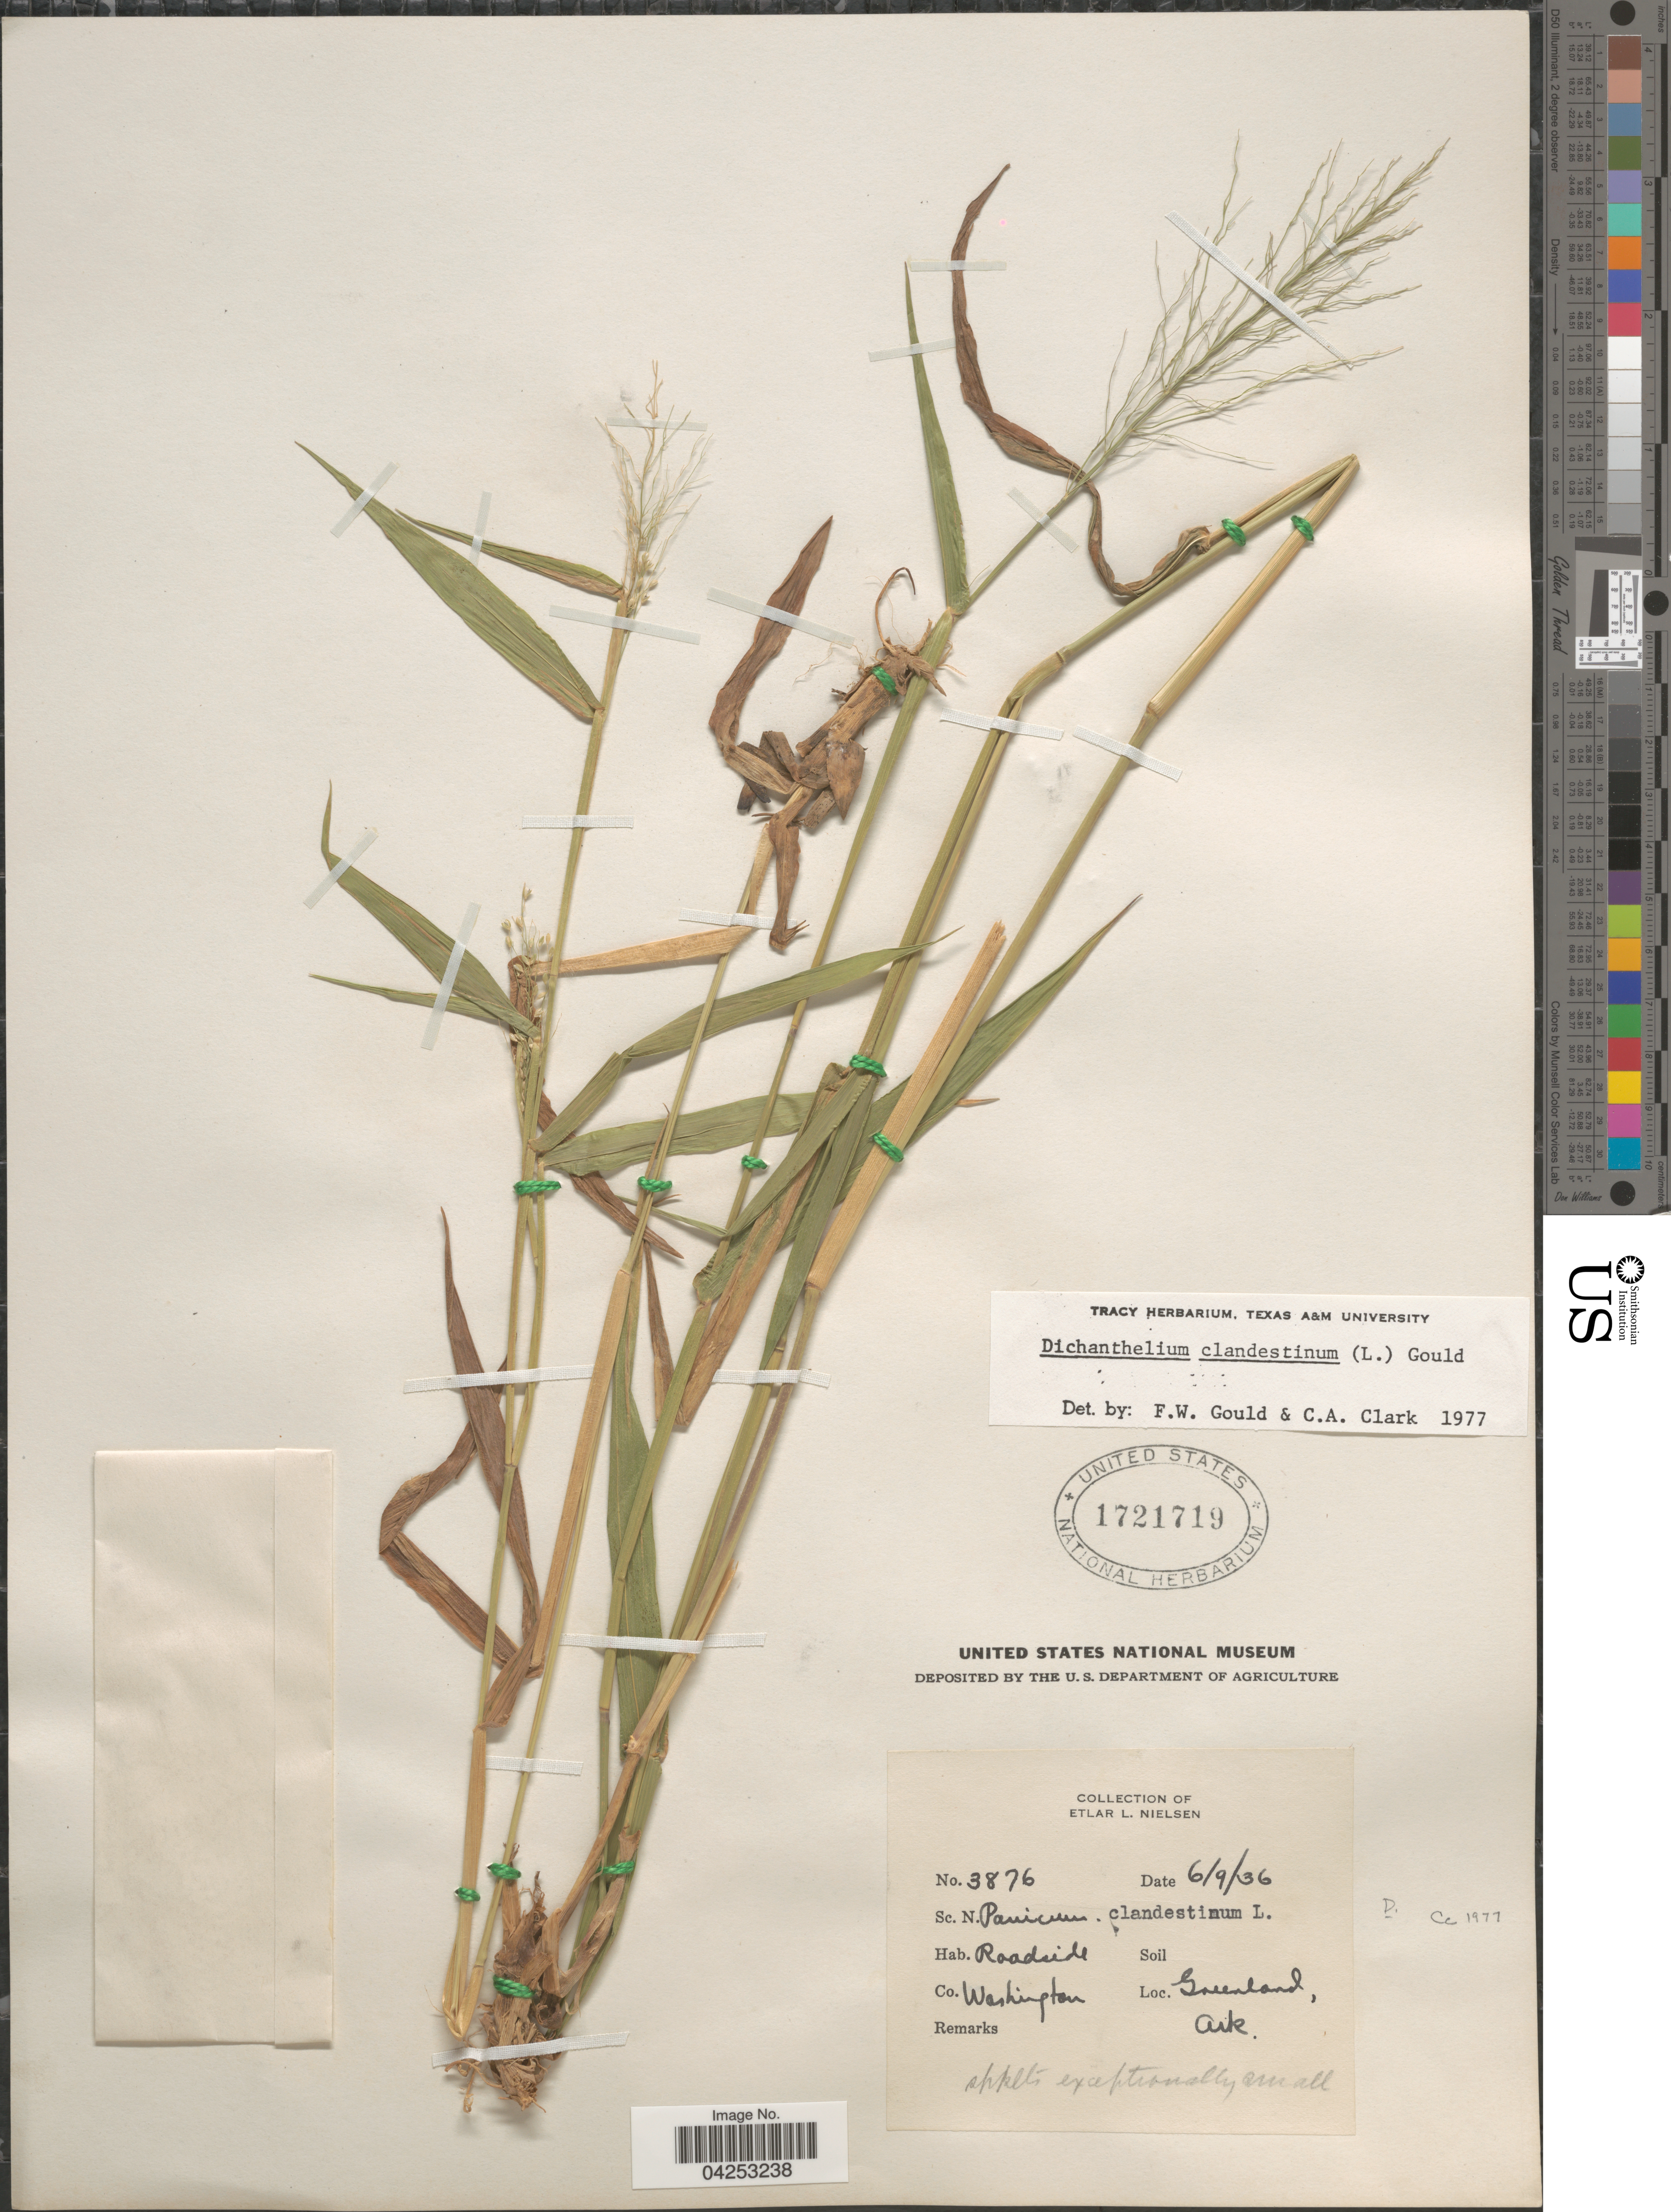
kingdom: Plantae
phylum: Tracheophyta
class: Liliopsida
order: Poales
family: Poaceae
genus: Dichanthelium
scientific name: Dichanthelium clandestinum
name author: (L.) Gould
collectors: E. L. Nielsen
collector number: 3876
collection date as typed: Transcribed d/m/y: 9/6/36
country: United States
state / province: Arkansas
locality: Co. Washington. Greenland.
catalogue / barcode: US 1721719